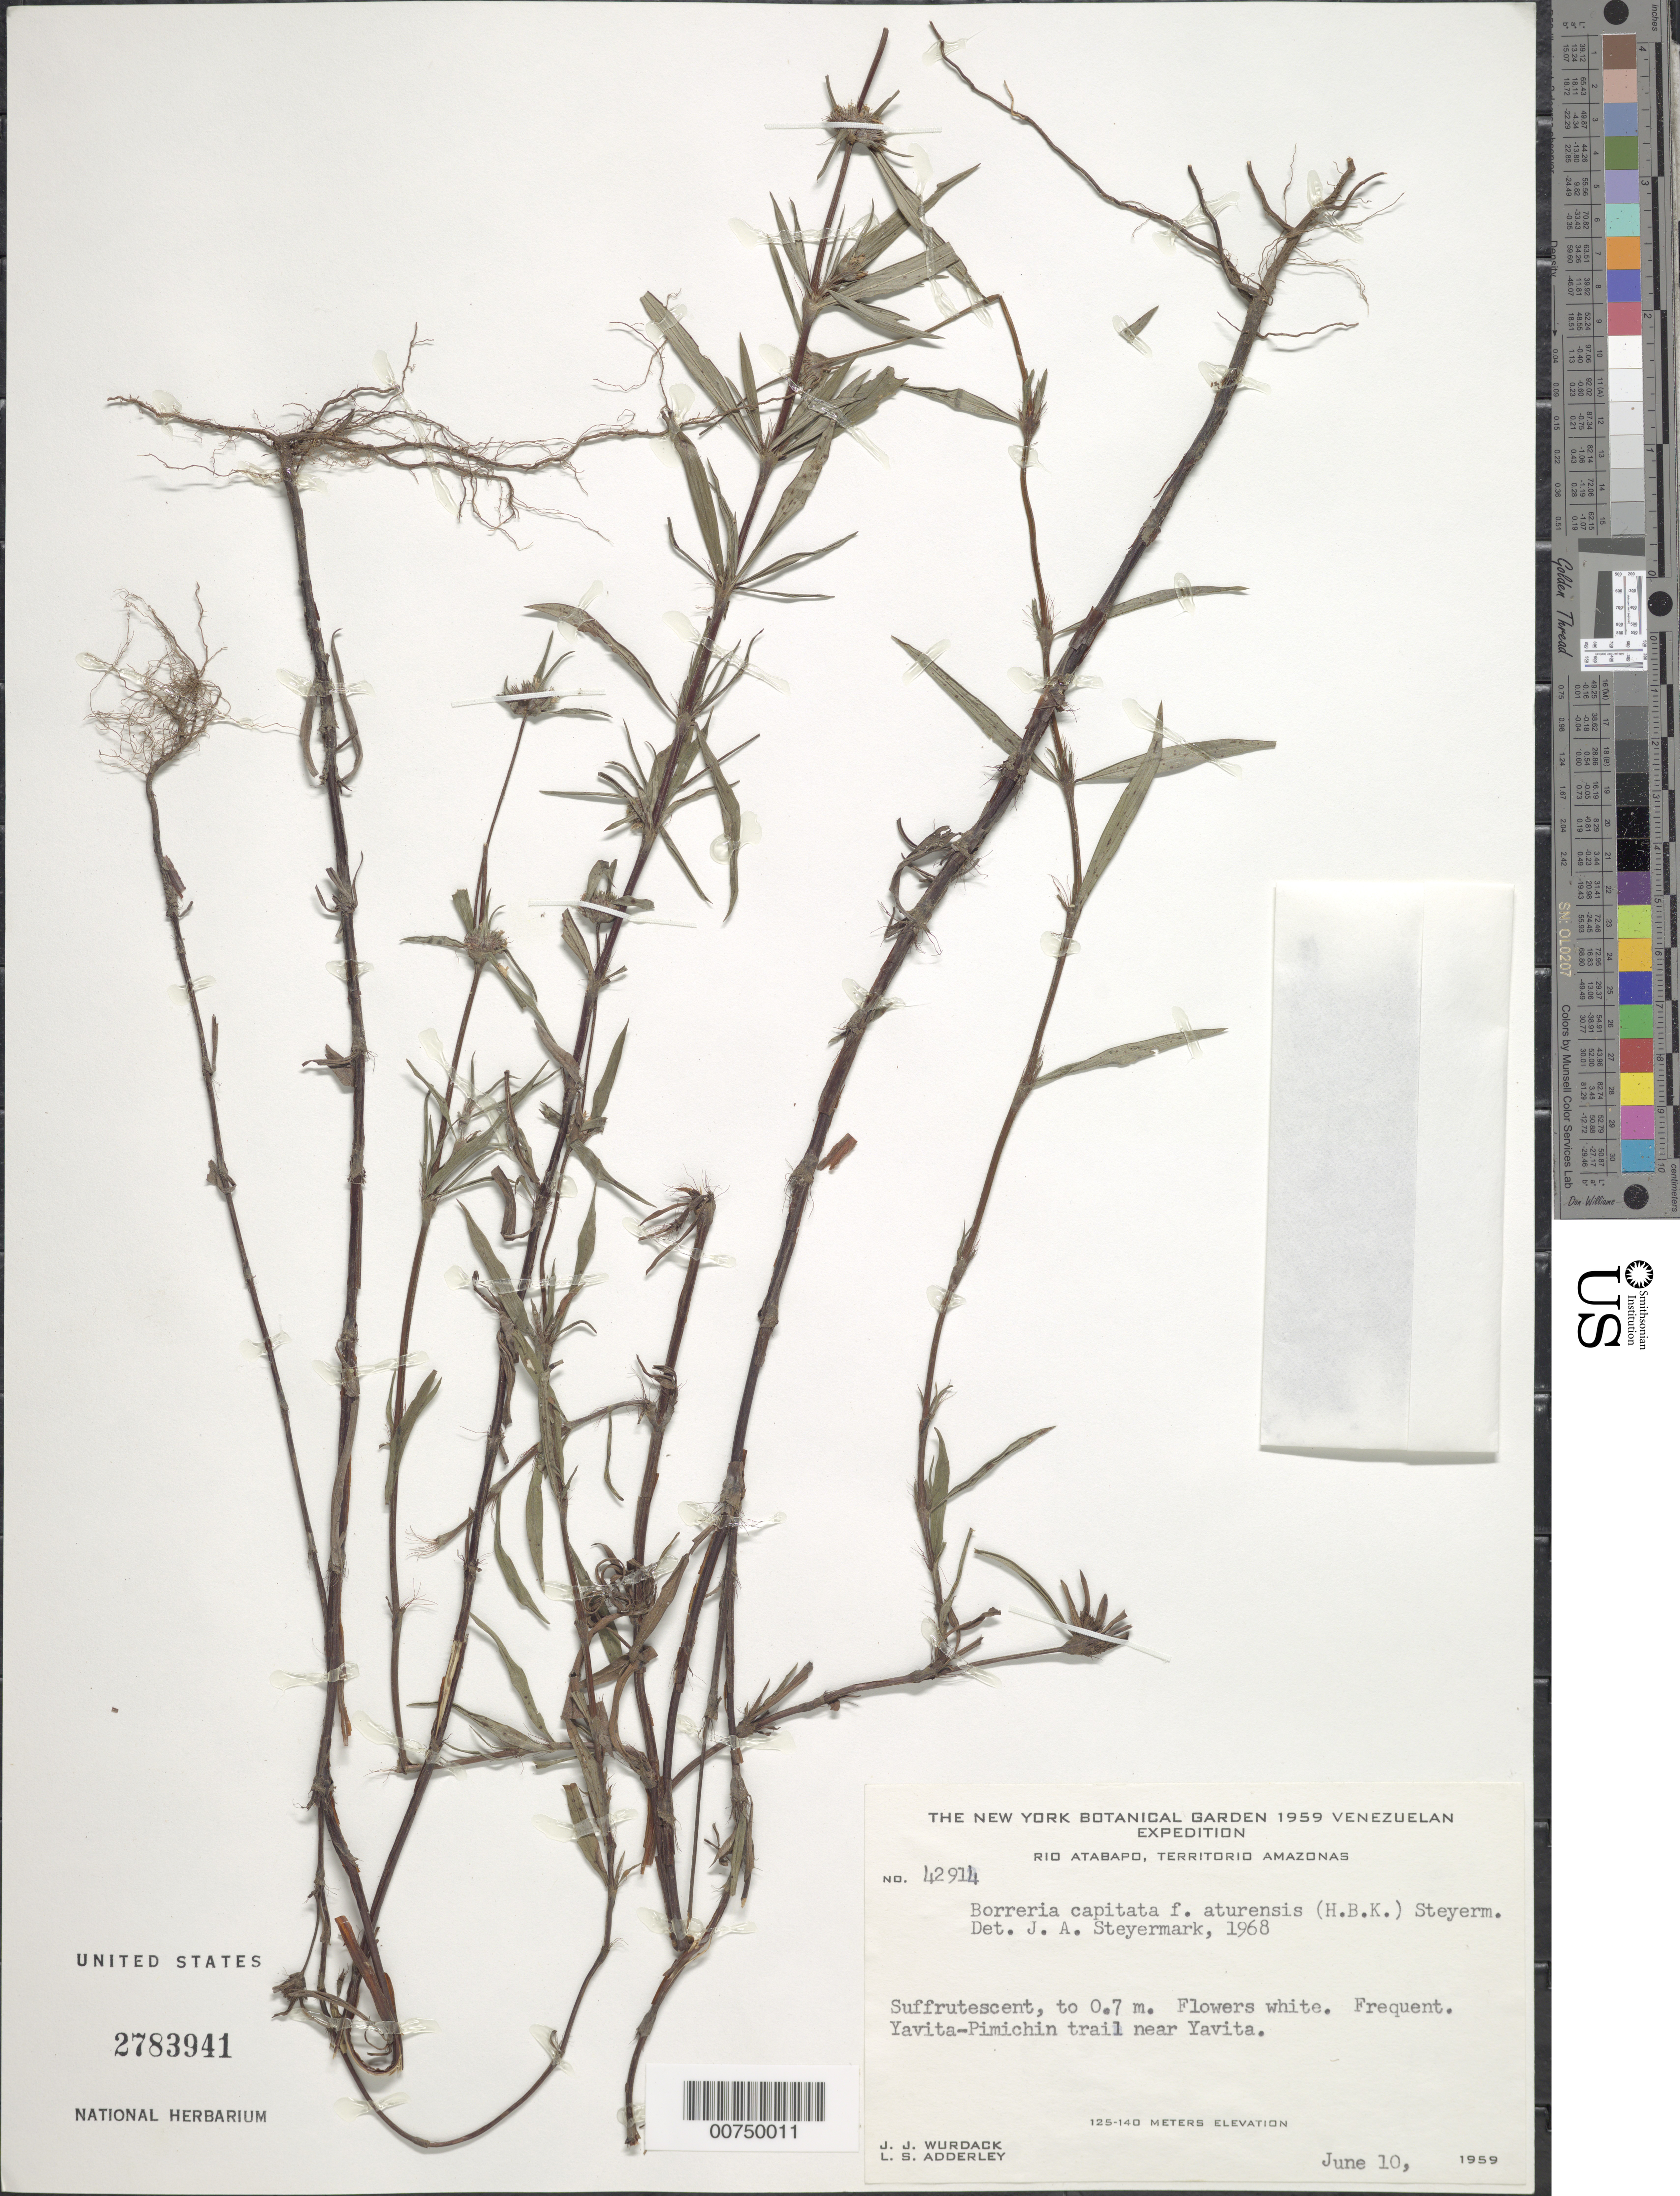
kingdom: Plantae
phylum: Tracheophyta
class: Magnoliopsida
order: Gentianales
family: Rubiaceae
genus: Borreria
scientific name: Borreria capitata f. aturensis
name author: (Kunth) Steyerm.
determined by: Steyermark, Julian A., (VEN)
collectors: J. J. Wurdack & L. S. Adderley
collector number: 42914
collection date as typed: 10-Jun-59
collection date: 1959-06-10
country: Venezuela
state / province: Amazonas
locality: Río Atabapo, Yavita-Pimichin trail near Yavita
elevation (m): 125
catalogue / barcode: US 2783941